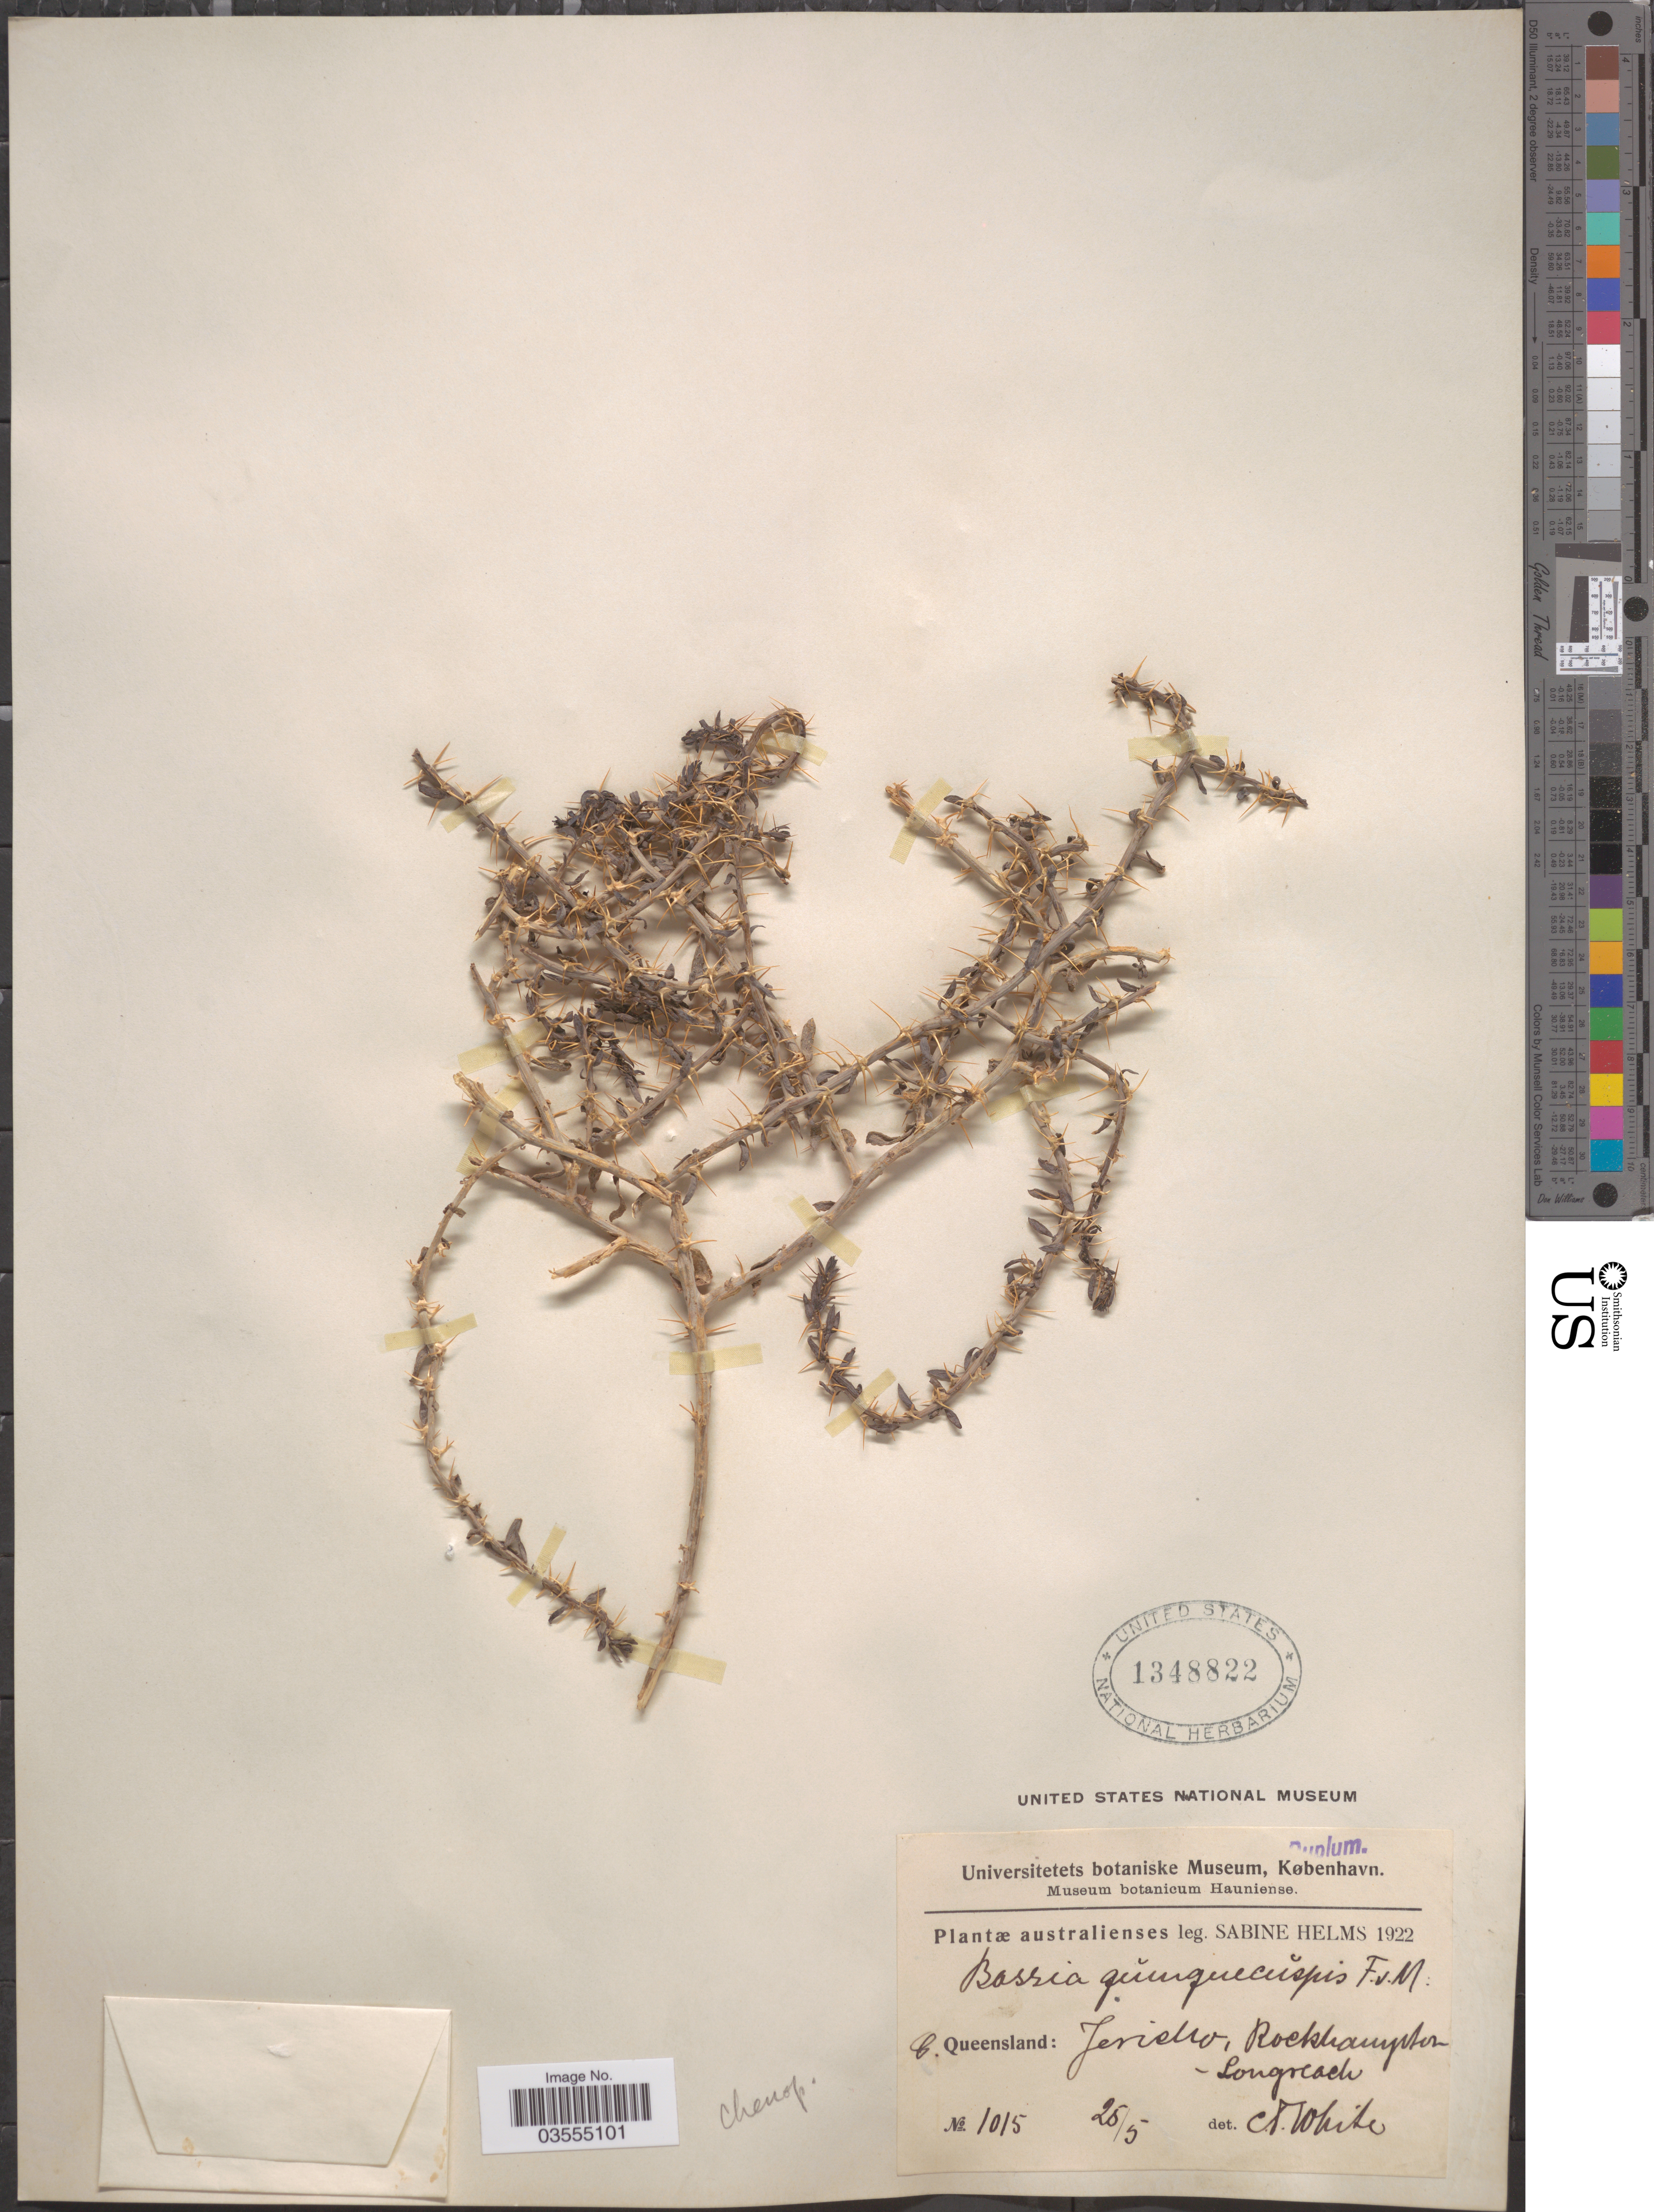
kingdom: Plantae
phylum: Tracheophyta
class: Magnoliopsida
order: Caryophyllales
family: Amaranthaceae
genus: Sclerolaena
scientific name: Sclerolaena muricata var. muricata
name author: (Moq.) Domin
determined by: Strong, Mark T., (BOT), Smithsonian Institution - National Museum of Natural History (UNITED STATES)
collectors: S. Helms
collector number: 1015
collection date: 1922-05-25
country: Australia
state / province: Queensland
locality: Jericho, Rockhampton-Longreach.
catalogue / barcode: US 1348822